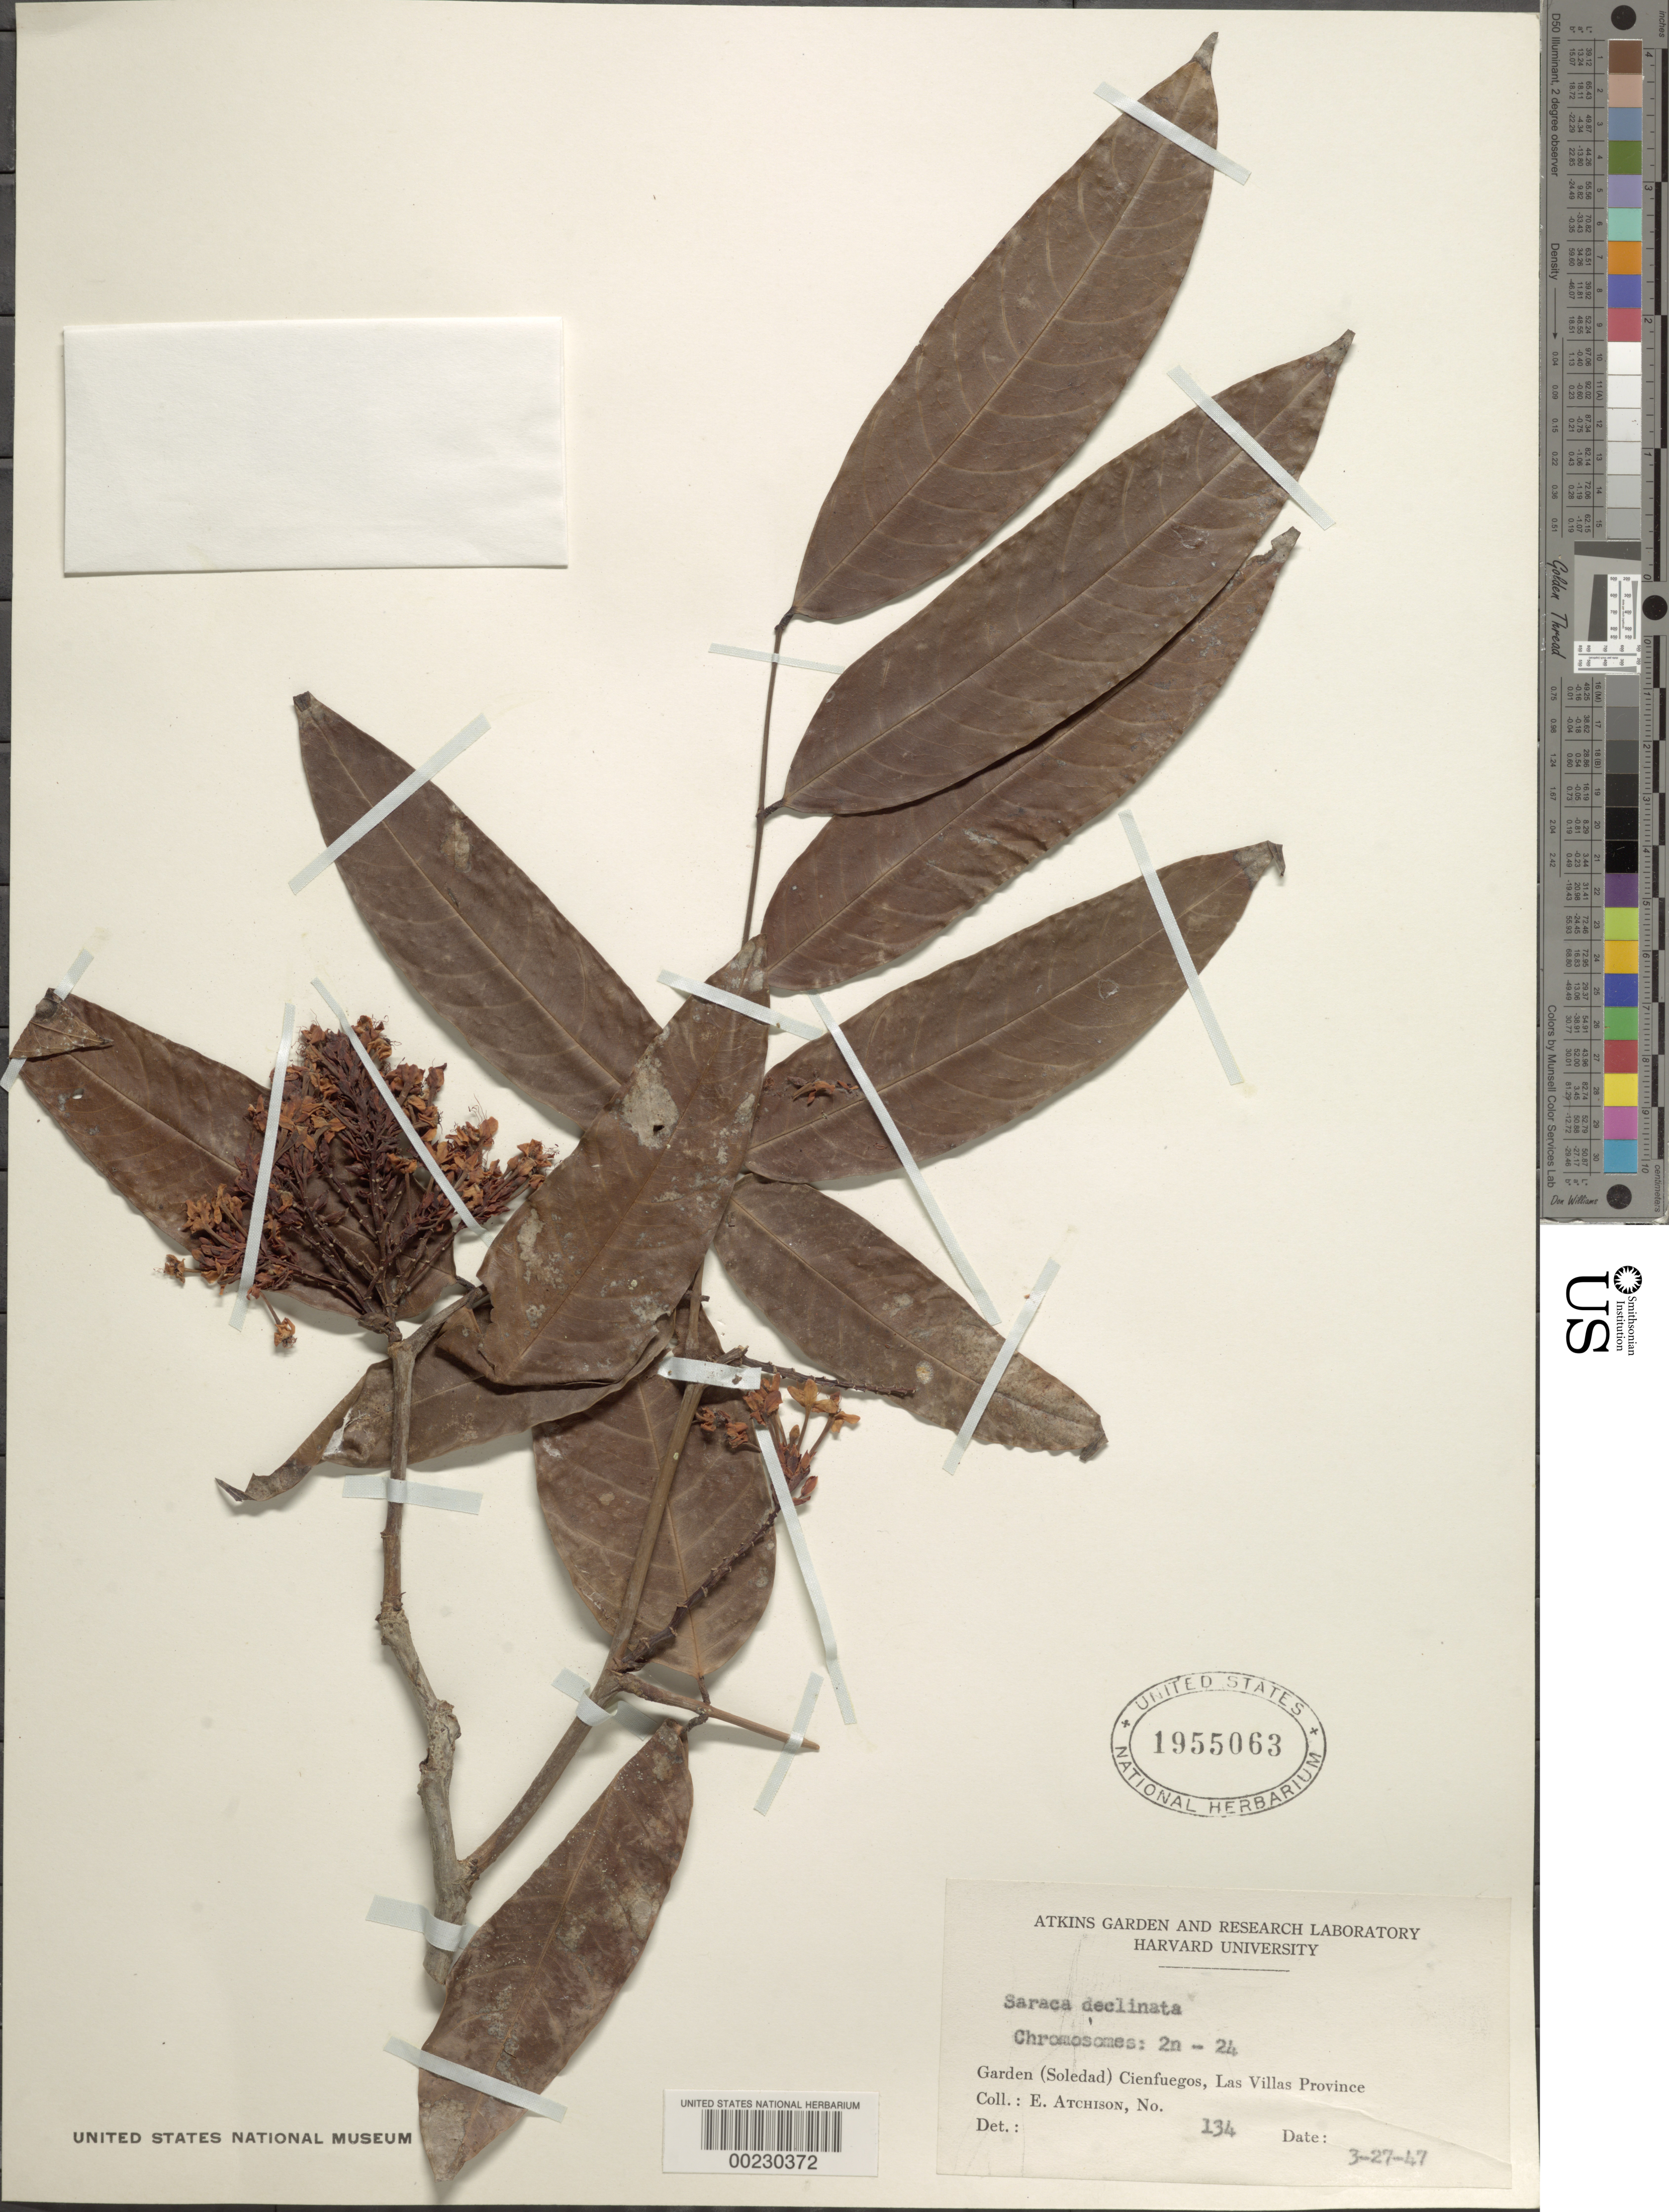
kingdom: Plantae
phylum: Tracheophyta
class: Magnoliopsida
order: Fabales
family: Fabaceae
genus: Saraca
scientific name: Saraca declinata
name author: (J.G. Jack) Miq.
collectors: E. Atchison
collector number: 134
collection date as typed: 27 Mar 1947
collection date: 1947-03-27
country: Cuba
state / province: Las Villas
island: Greater Antilles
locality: Garden (soledad) cienfuegos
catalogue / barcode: US 1955063